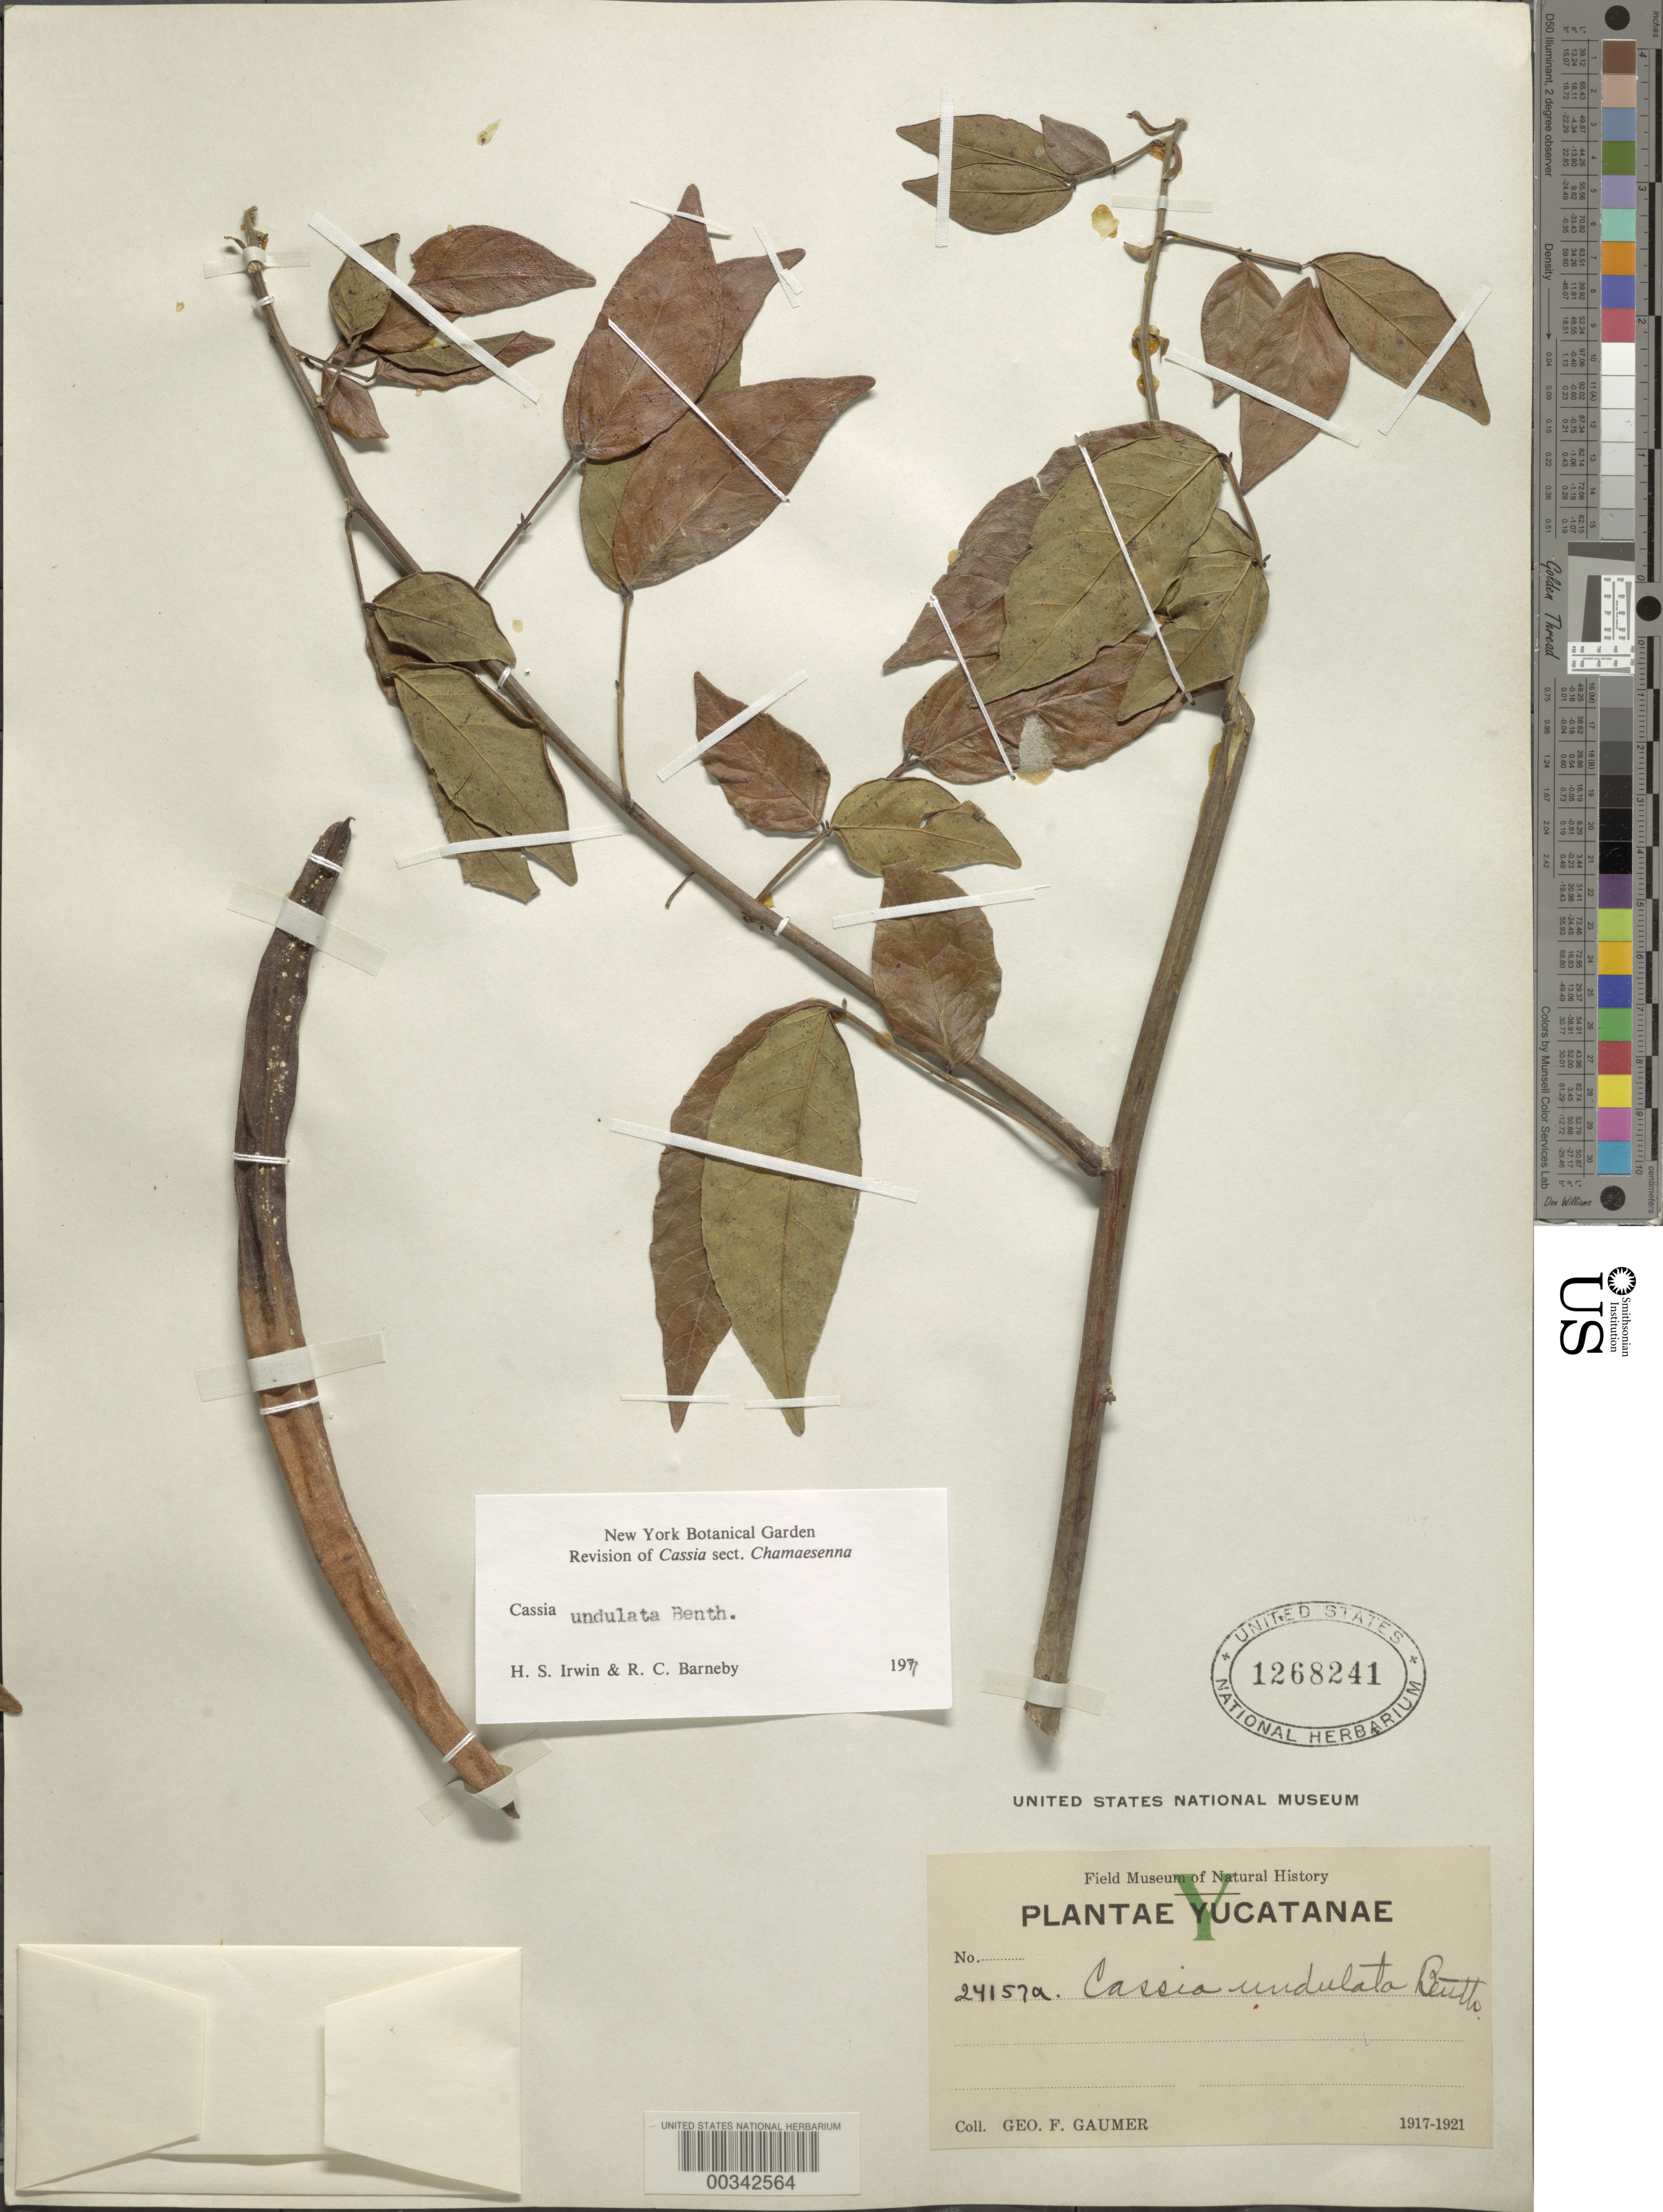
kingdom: Plantae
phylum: Tracheophyta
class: Magnoliopsida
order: Fabales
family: Fabaceae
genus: Senna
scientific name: Senna undulata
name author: (Benth.) H.S. Irwin & Barneby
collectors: G. F. Gaumer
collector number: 24157a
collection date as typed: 1917 to -- -- 1921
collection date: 1917/1921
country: Mexico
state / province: Yucatán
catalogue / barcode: US 1268241